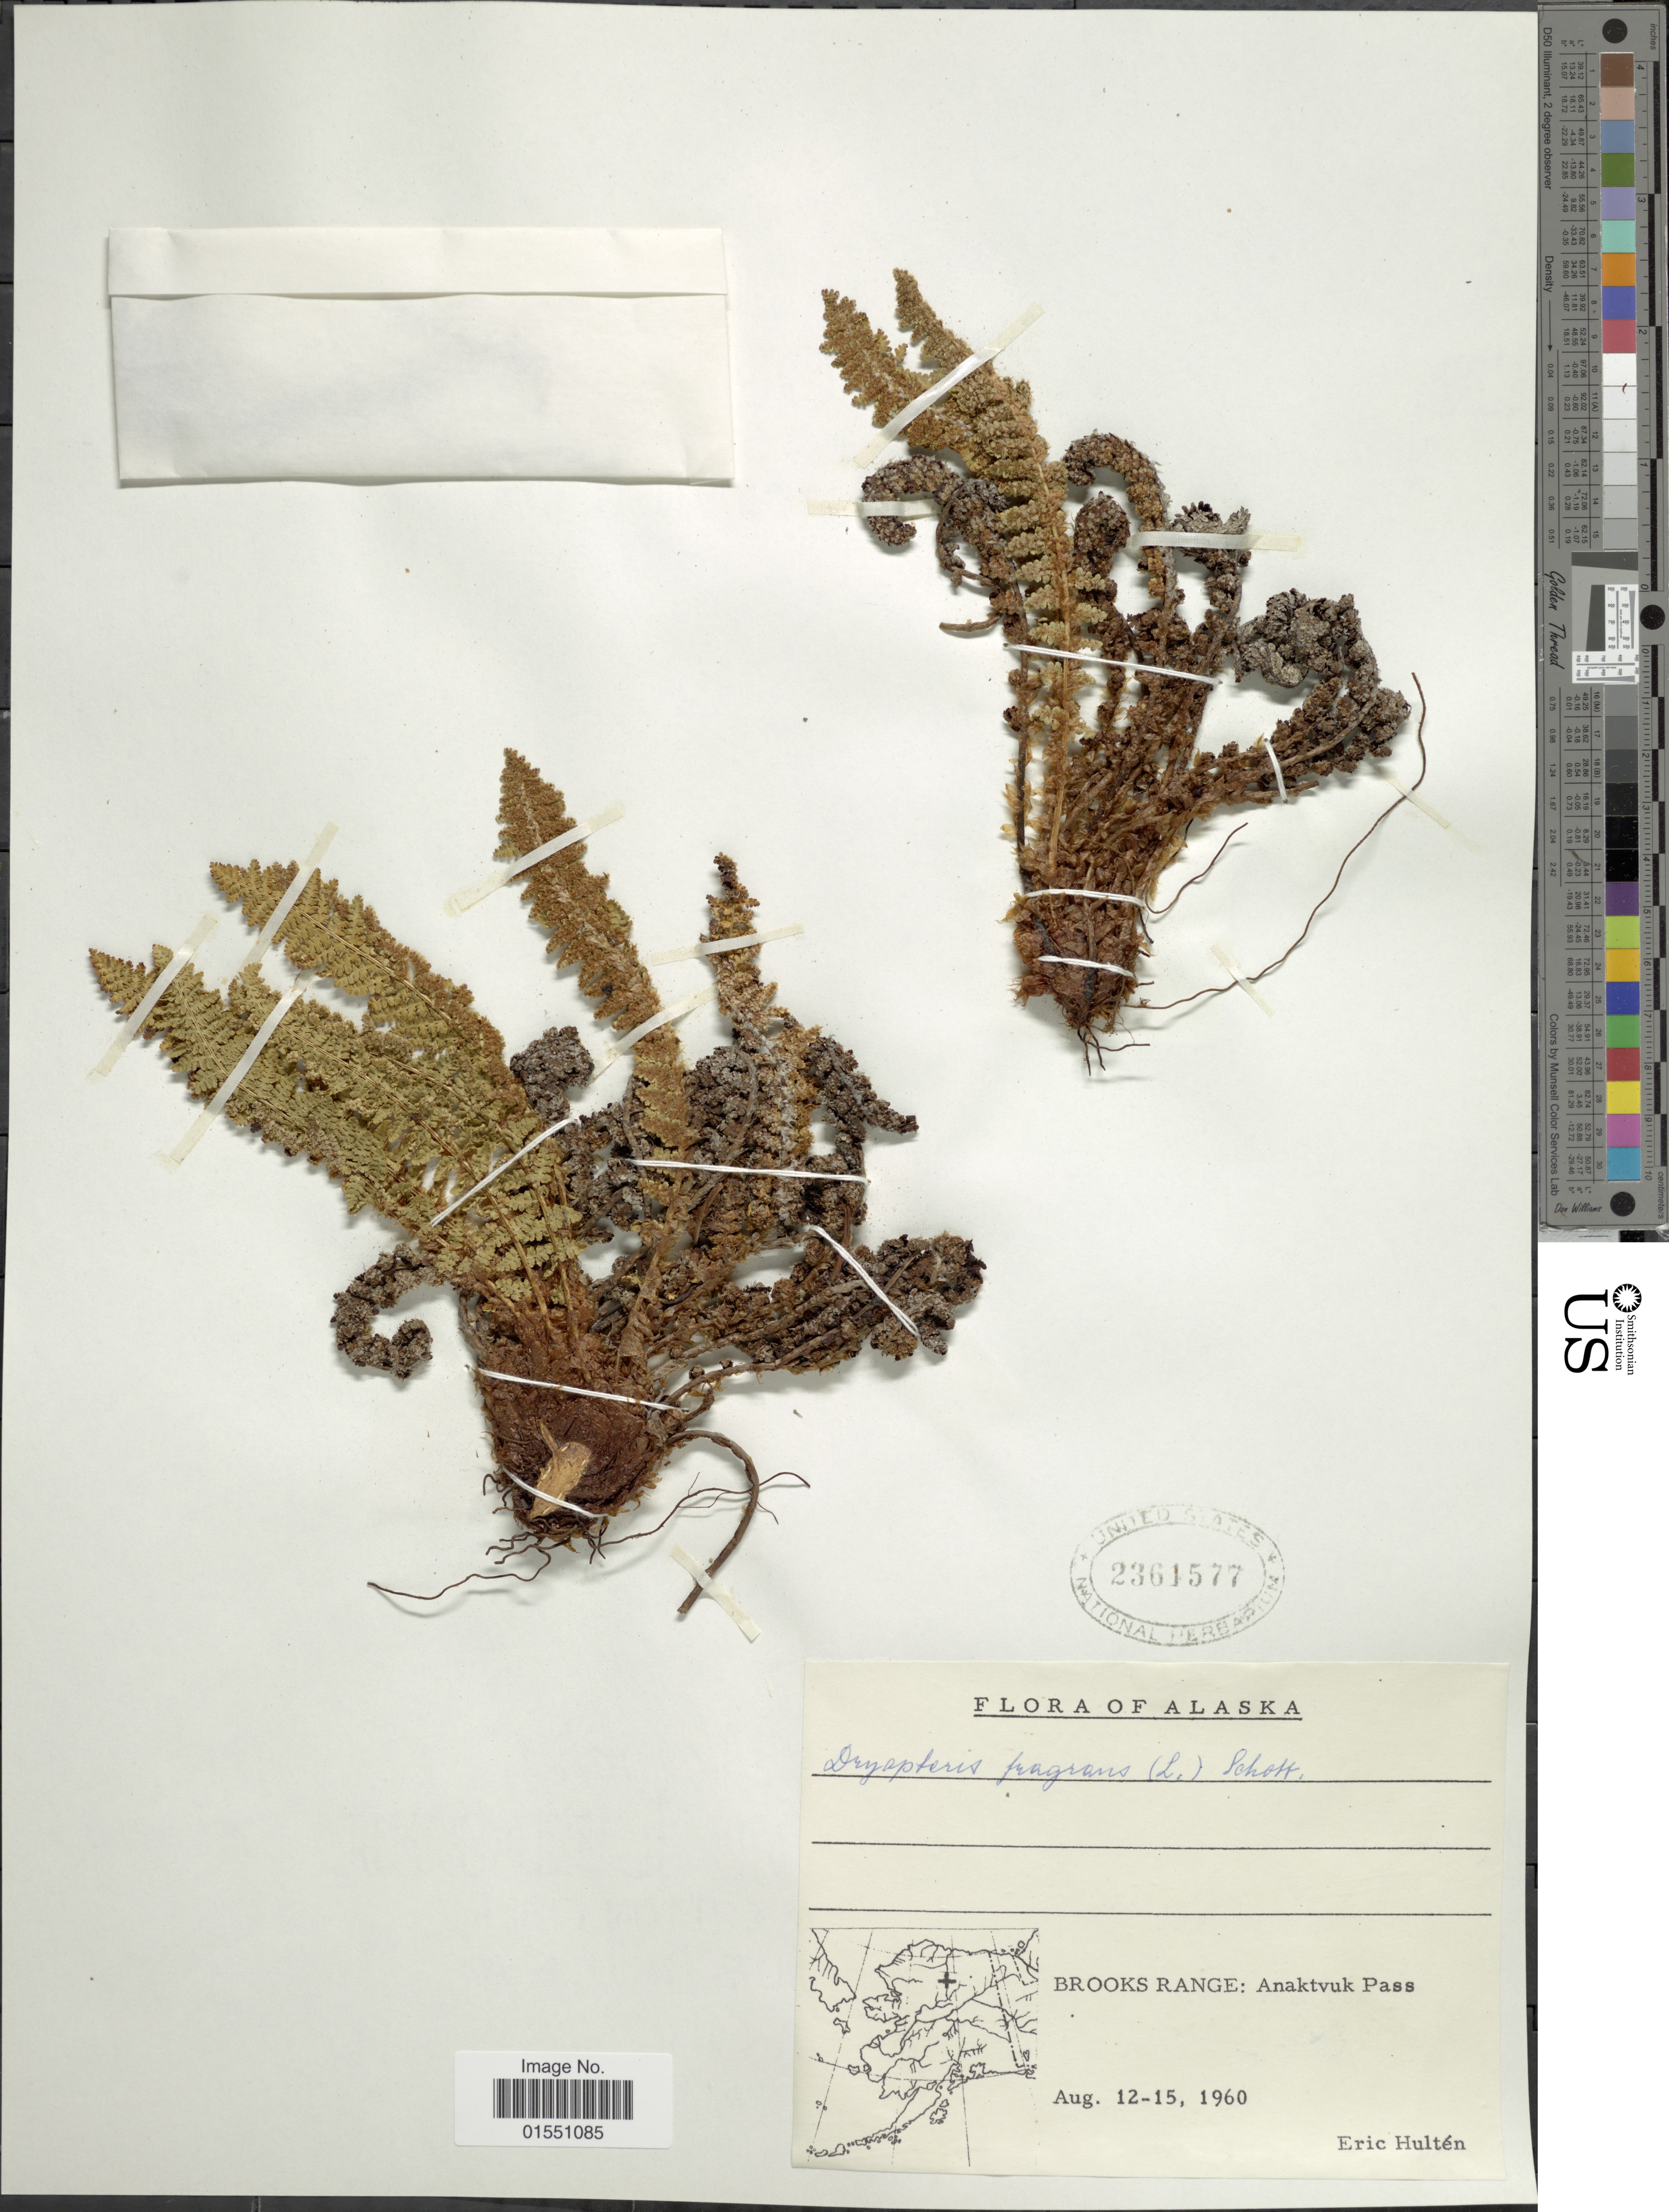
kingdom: Plantae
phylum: Tracheophyta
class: Polypodiopsida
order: Polypodiales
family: Dryopteridaceae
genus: Dryopteris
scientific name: Dryopteris fragrans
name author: (L.) Schott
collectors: E. G. Hultén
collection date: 1960-08-12/1960-08-15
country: United States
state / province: Alaska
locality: Brooks Range: Anaktvuk Pass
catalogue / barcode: US 2361577